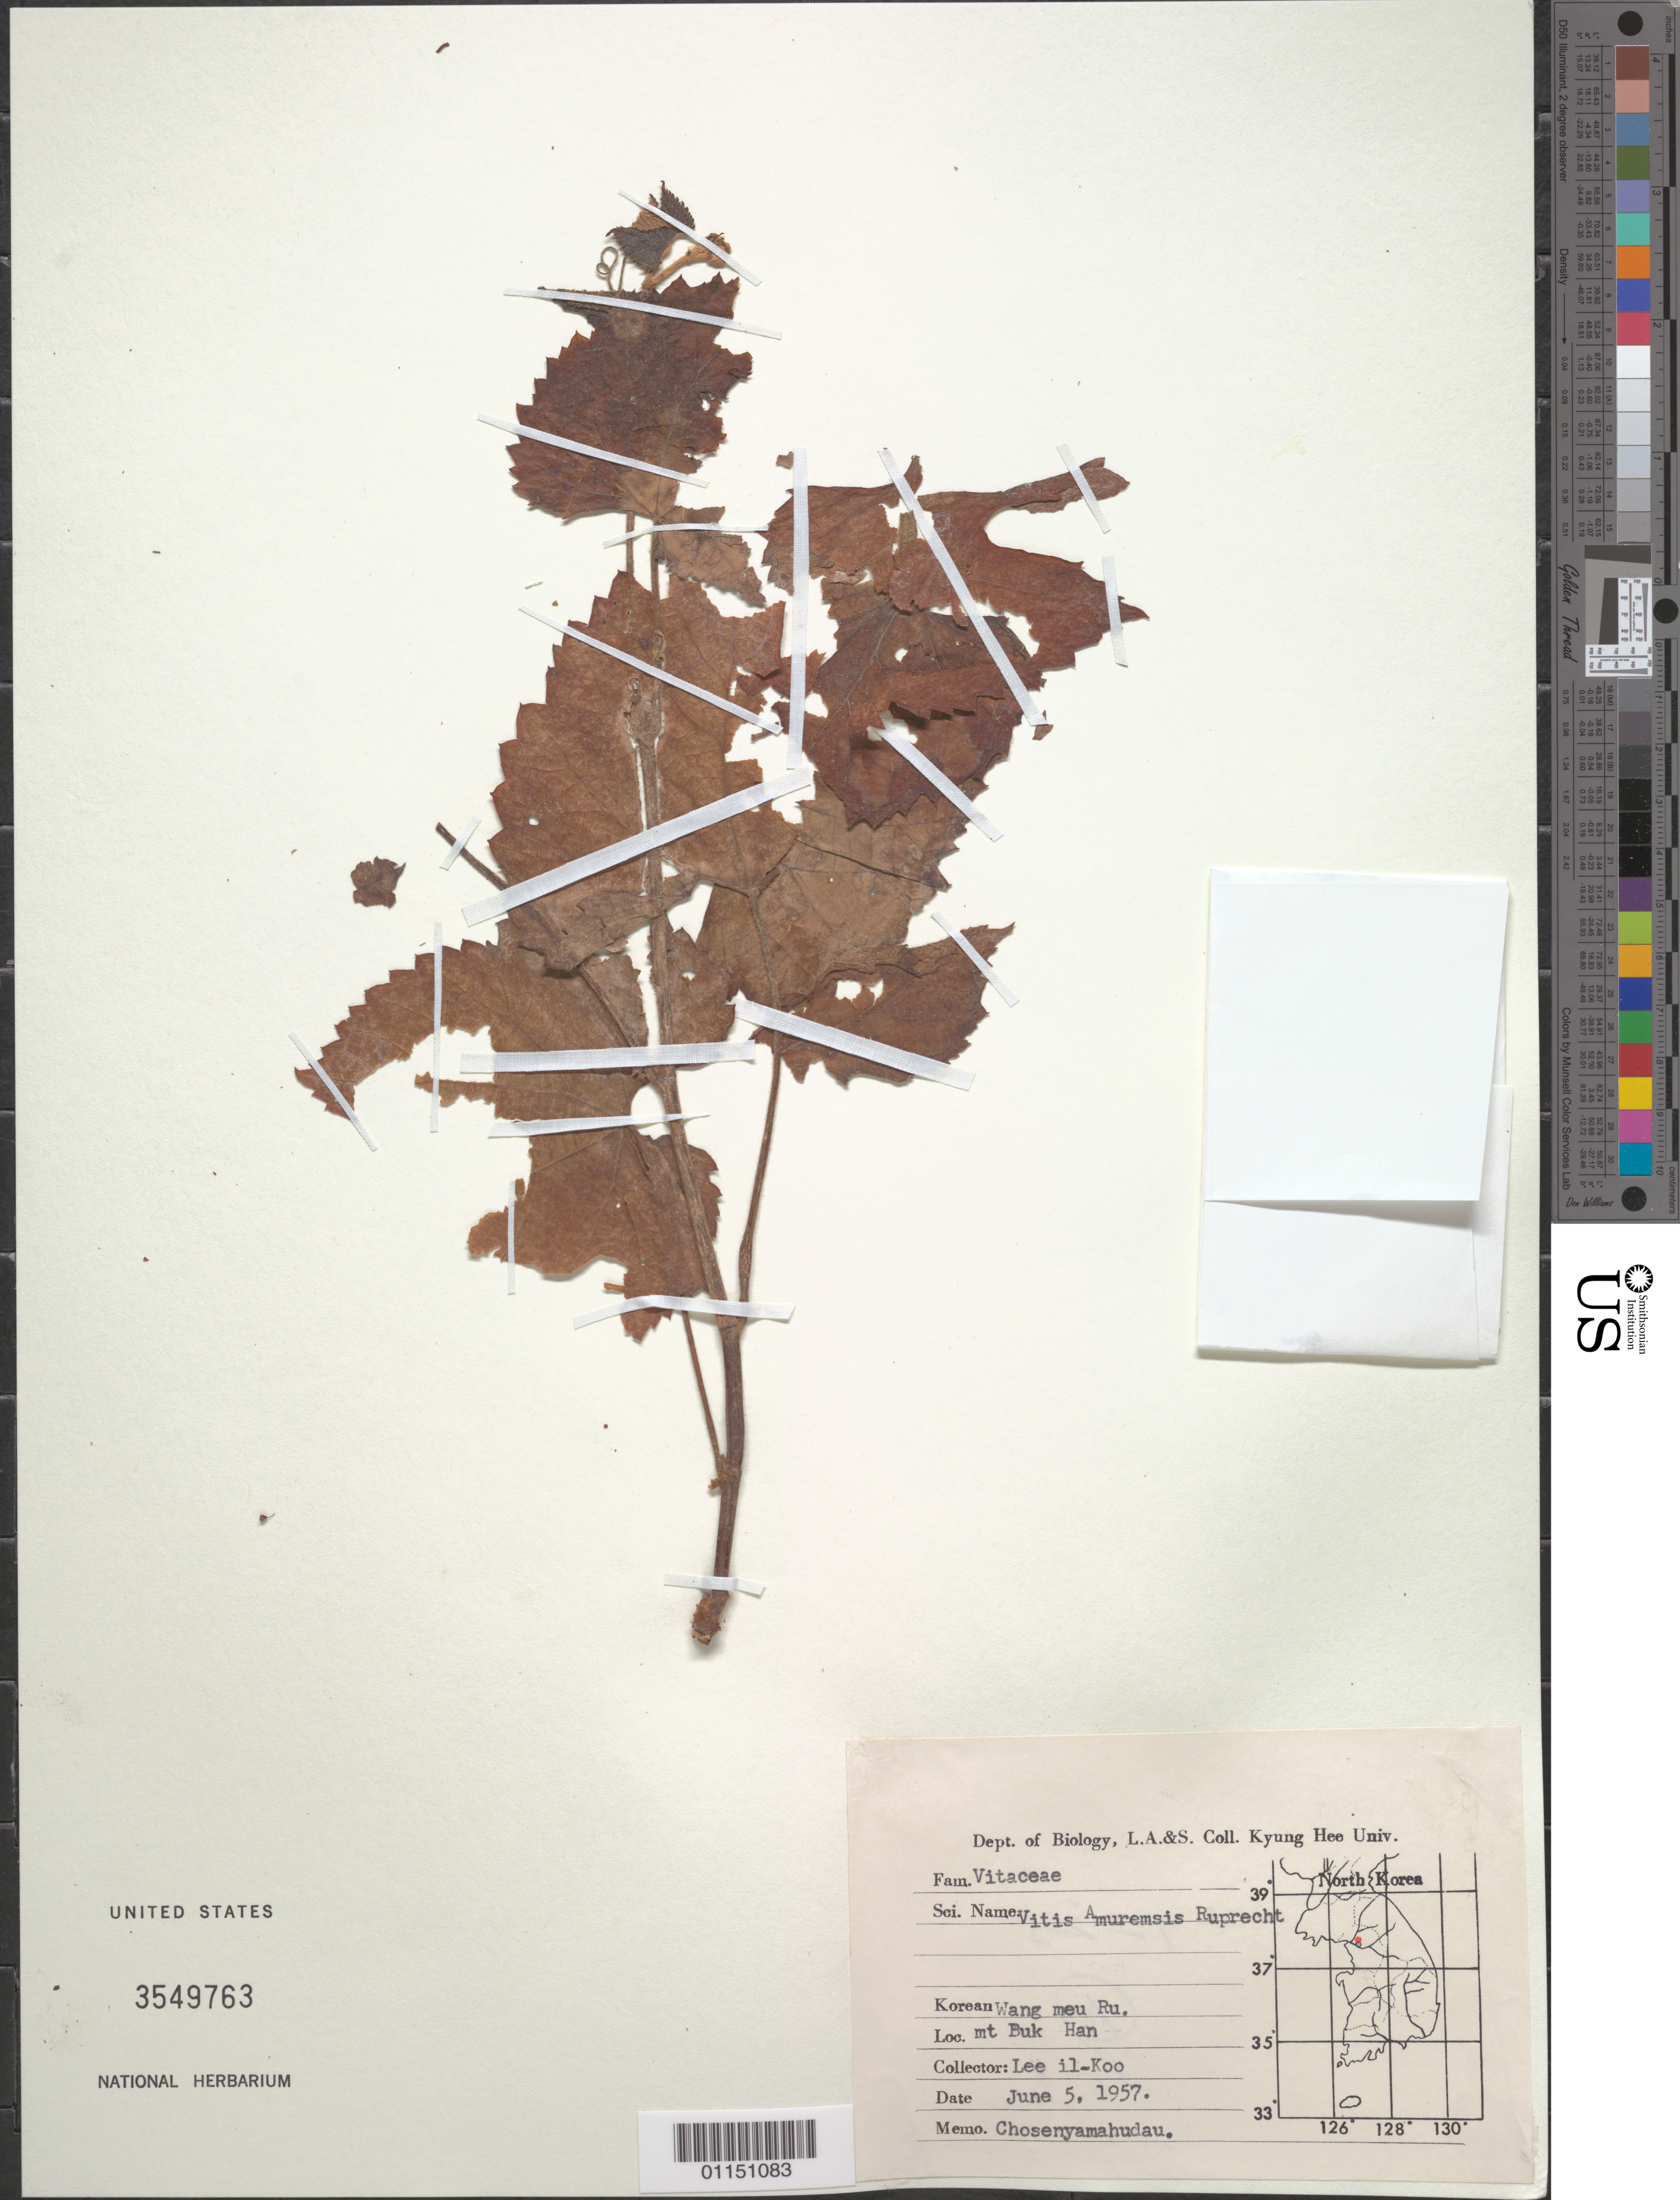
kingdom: Plantae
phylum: Tracheophyta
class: Magnoliopsida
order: Vitales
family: Vitaceae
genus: Vitis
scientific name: Vitis amurensis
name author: Rupr.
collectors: I. Lee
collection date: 1957-06-05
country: North Korea / South Korea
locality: Mt Buk Han.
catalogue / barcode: US 3549763